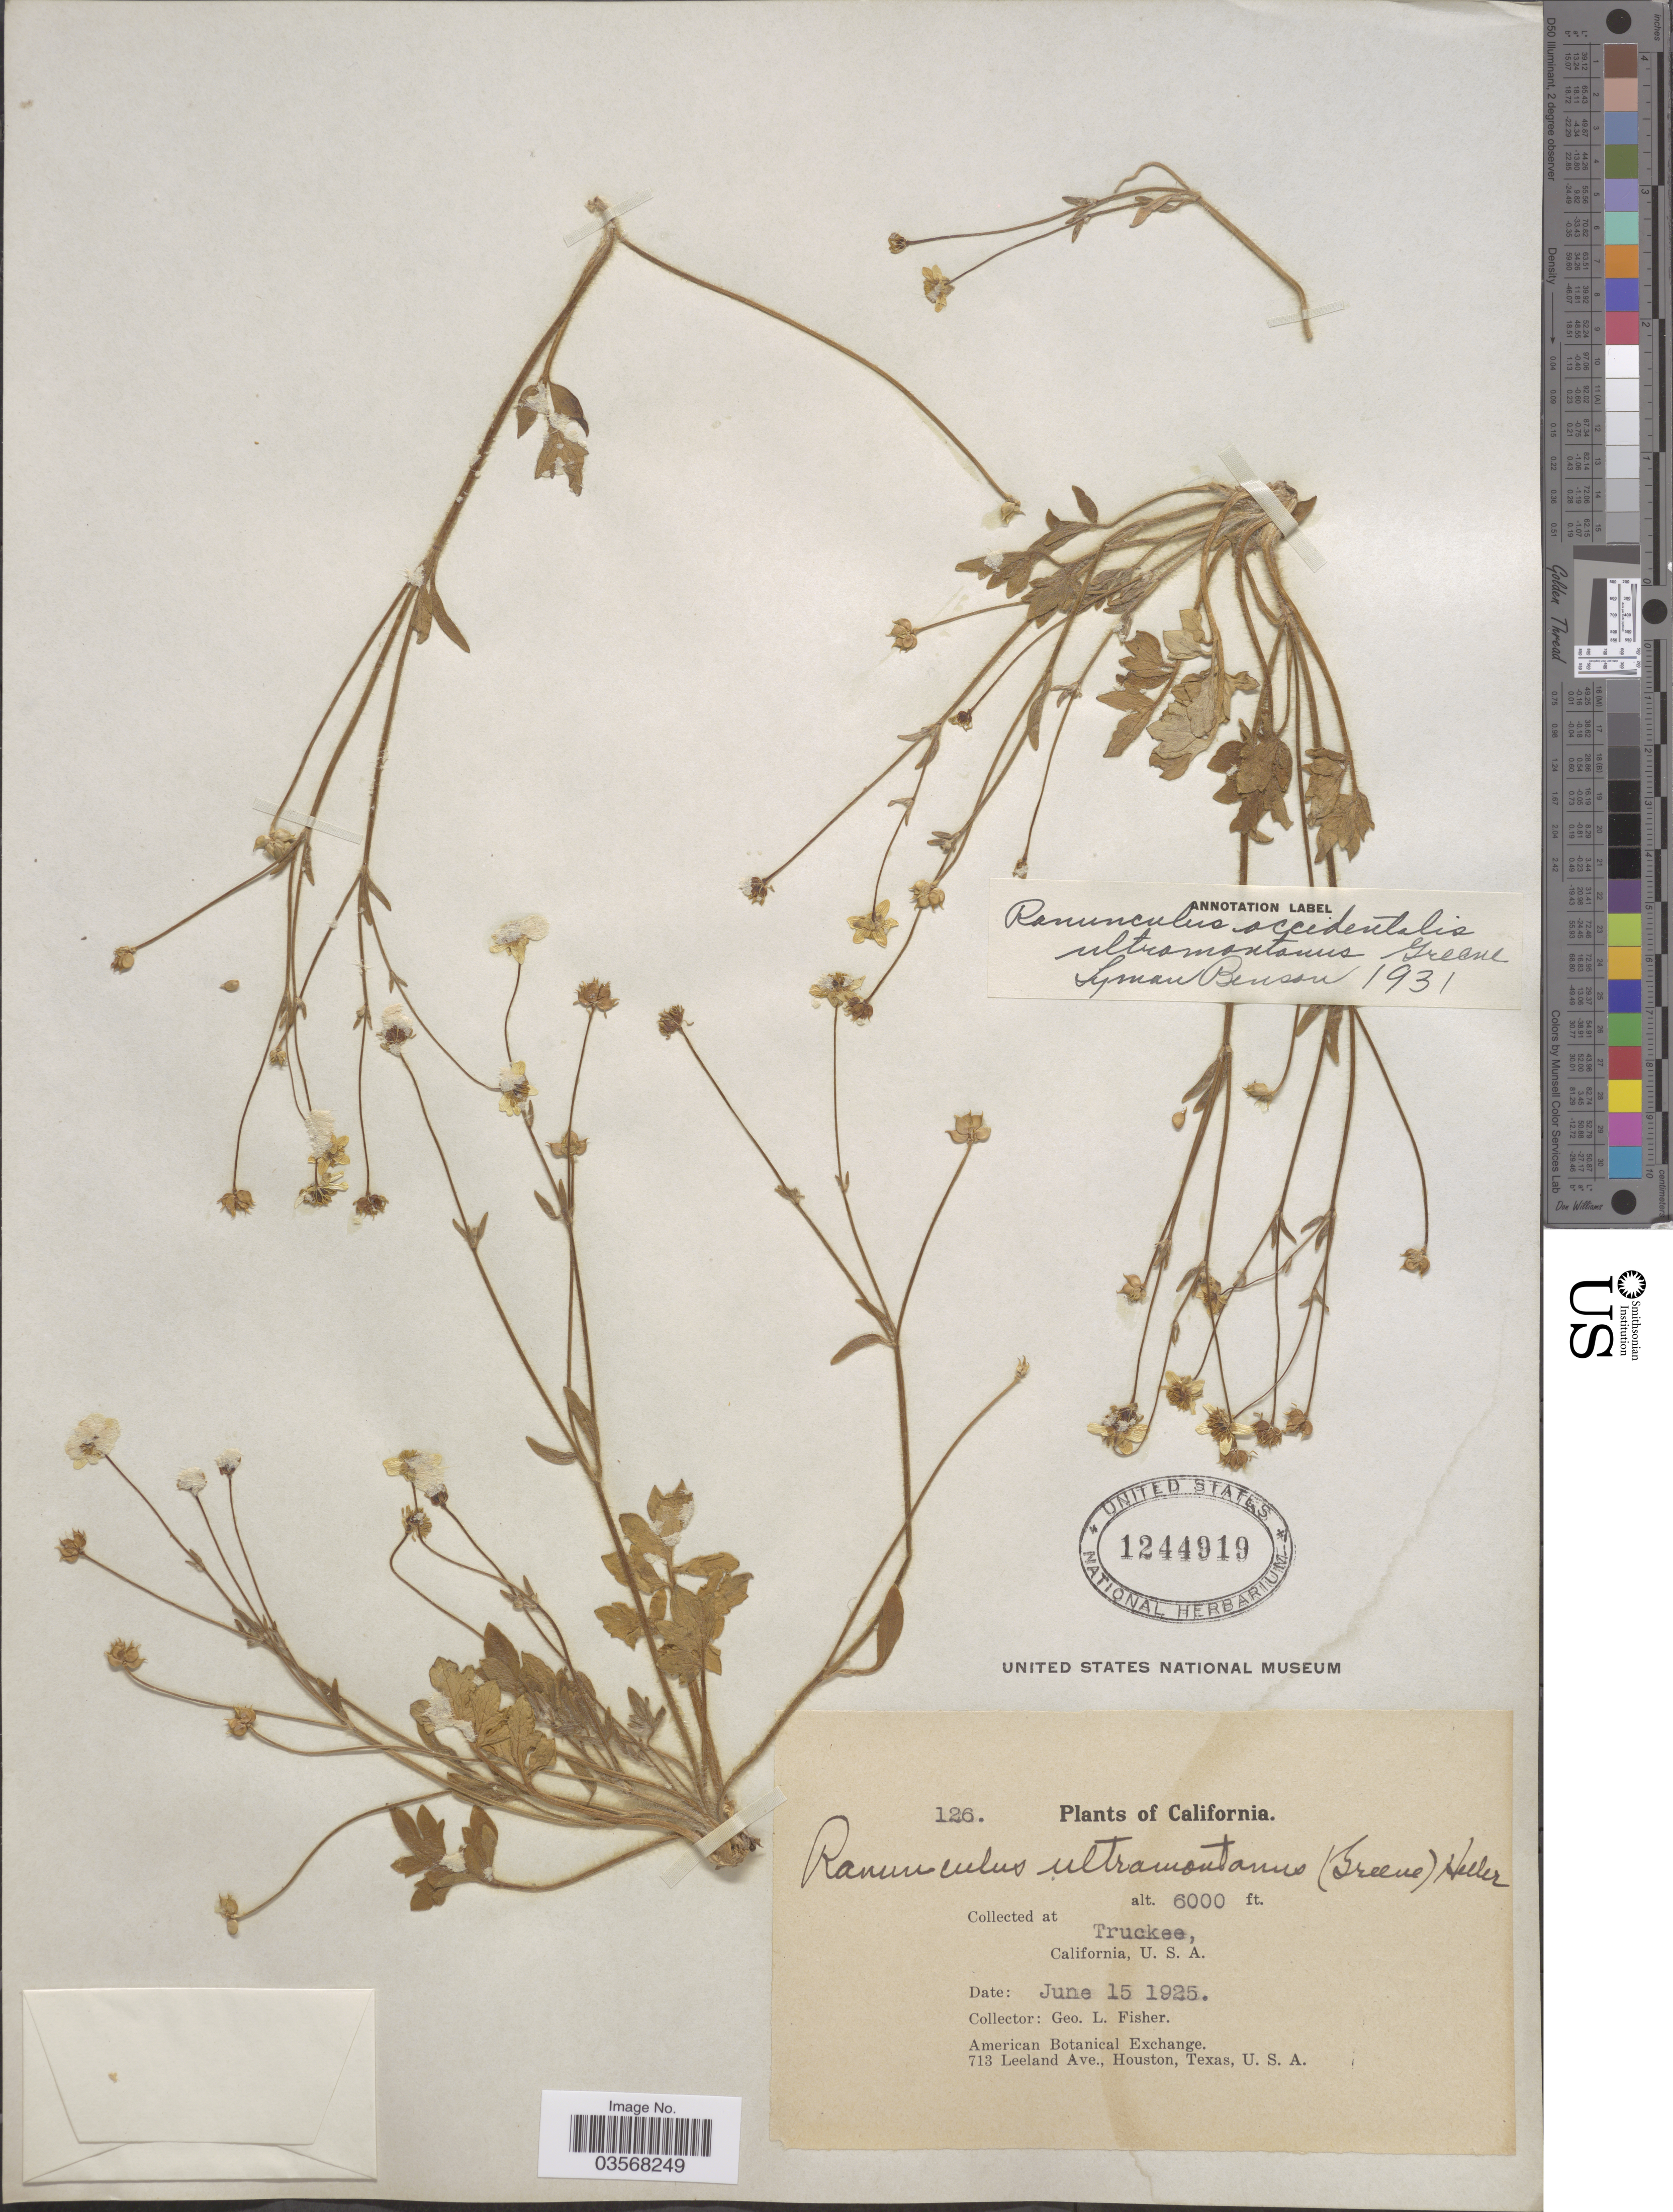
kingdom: Plantae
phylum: Tracheophyta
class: Magnoliopsida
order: Ranunculales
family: Ranunculaceae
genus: Ranunculus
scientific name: Ranunculus occidentalis var. ultramontanus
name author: Nutt.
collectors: G. L. Fisher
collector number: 126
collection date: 1925-06-15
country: United States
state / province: California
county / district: Nevada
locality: Truckee.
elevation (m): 1829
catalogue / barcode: US 1244919